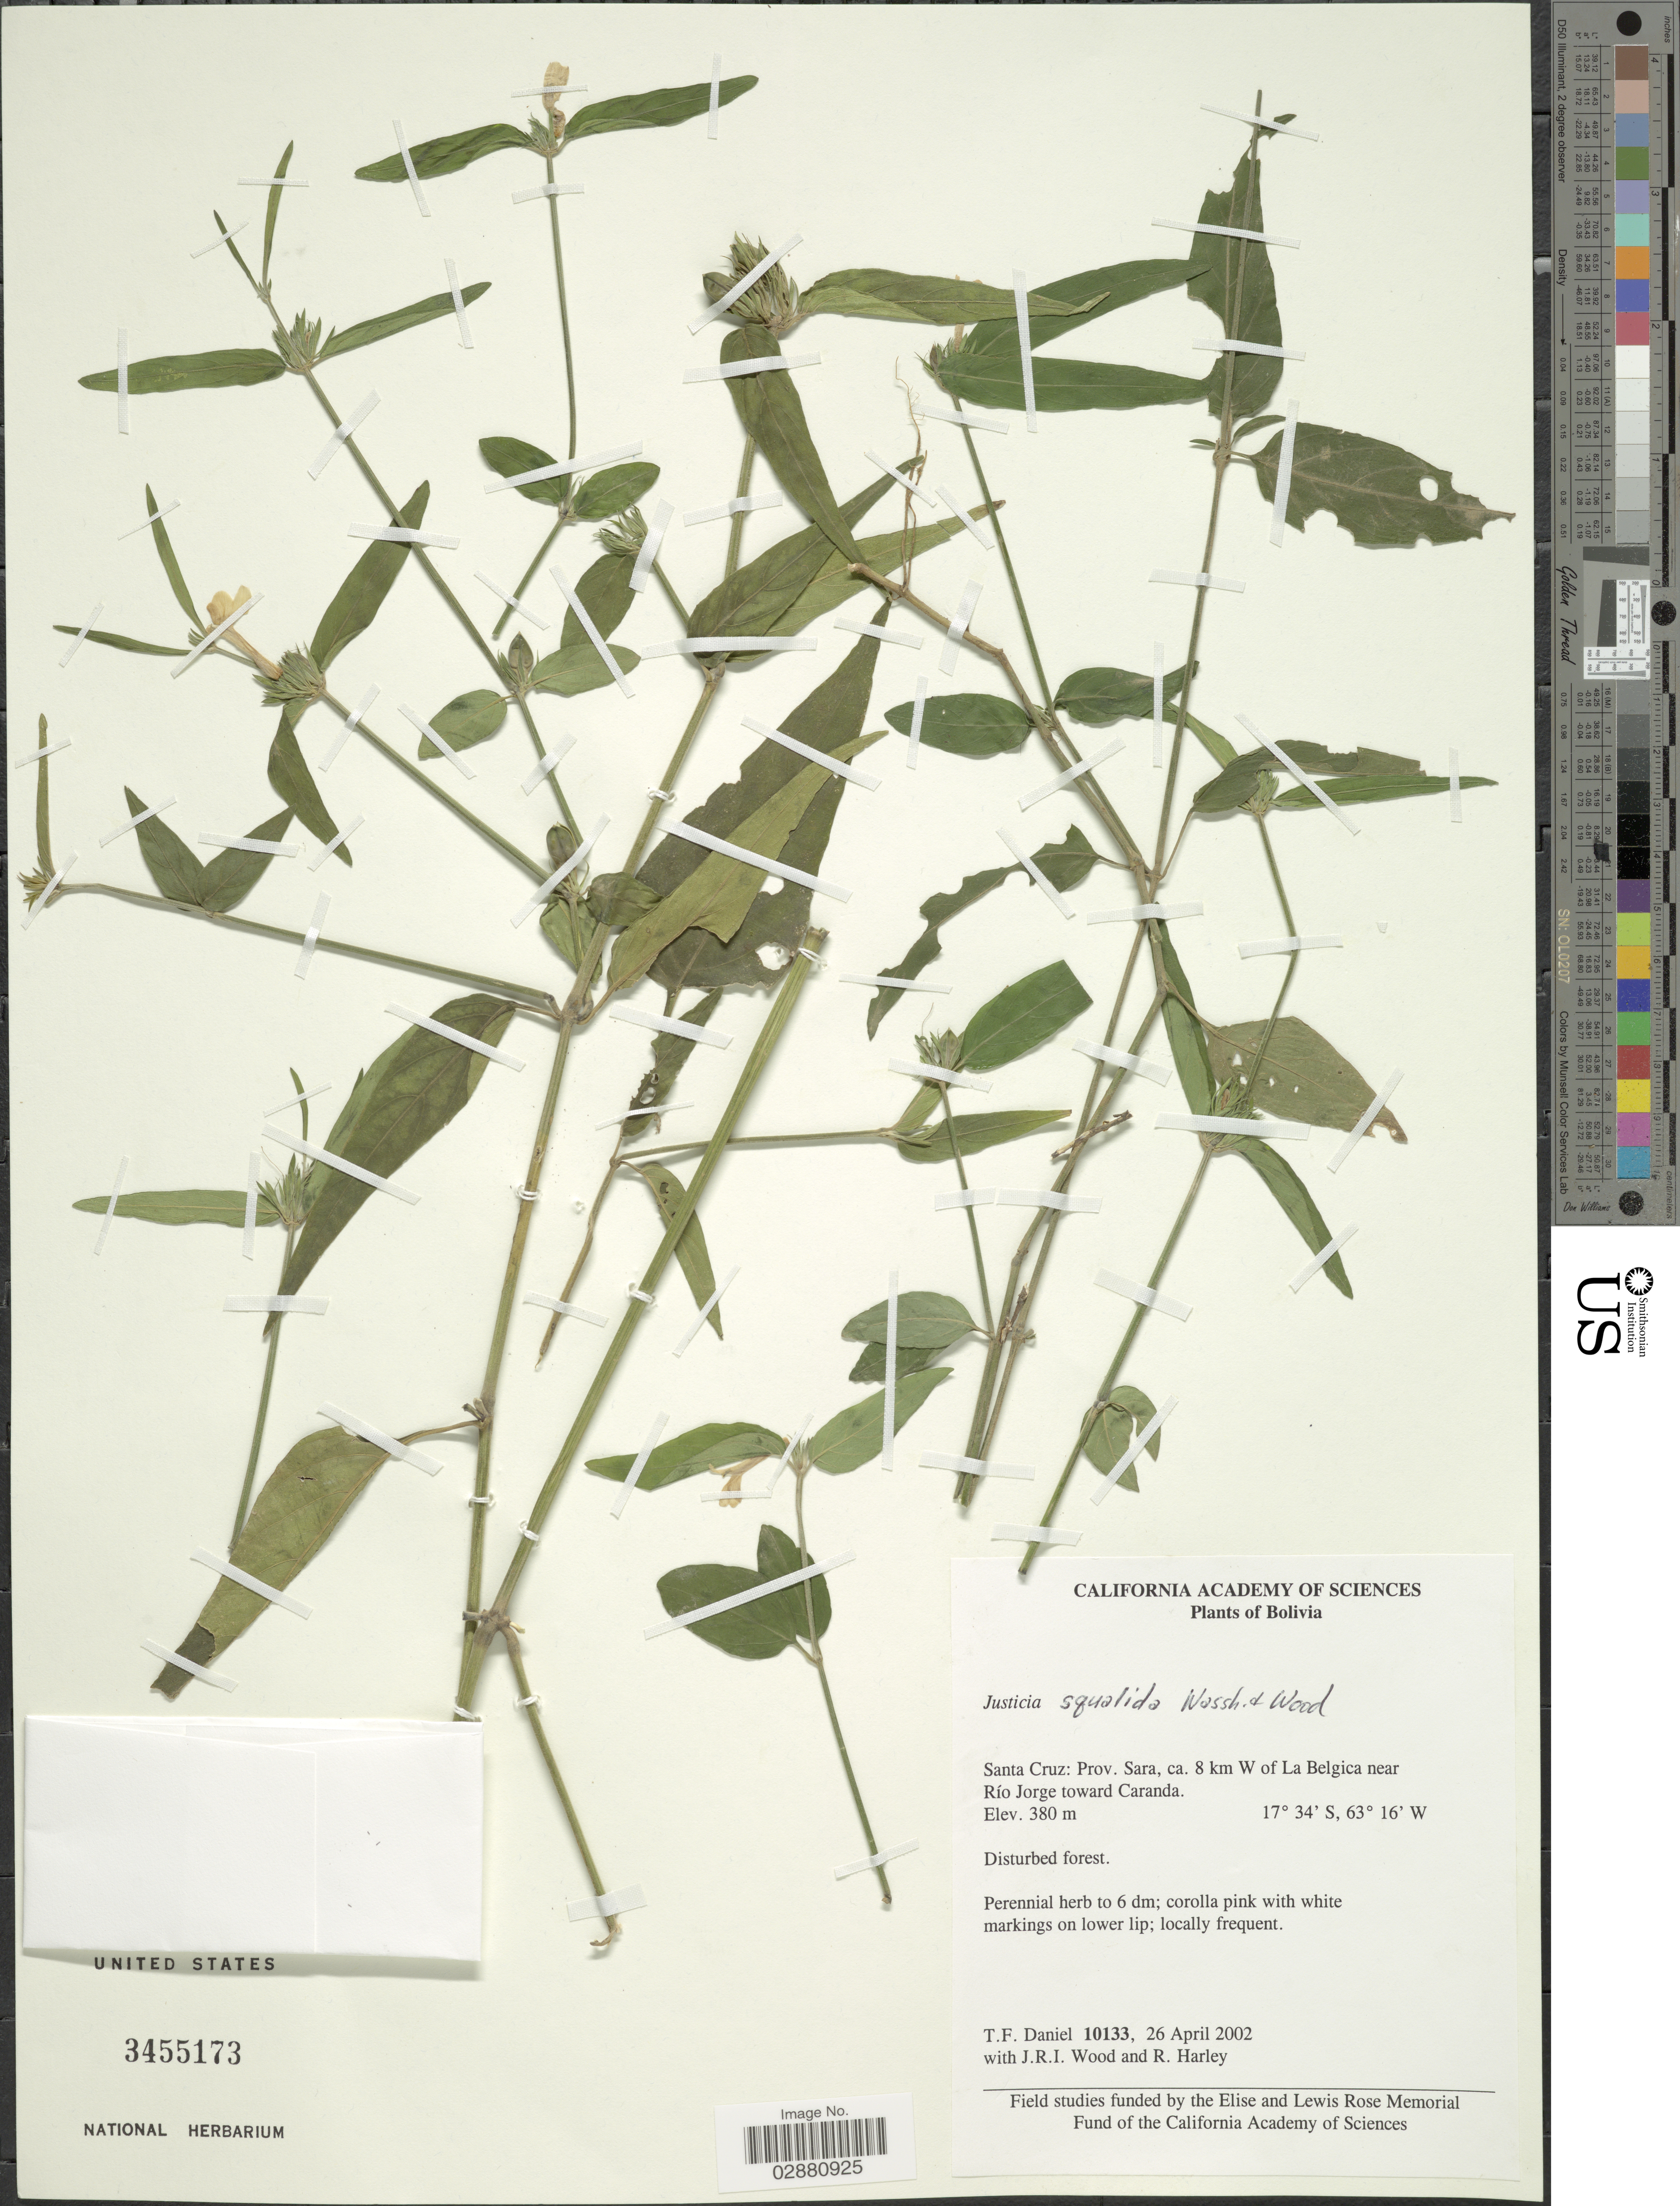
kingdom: Plantae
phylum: Tracheophyta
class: Magnoliopsida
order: Lamiales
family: Acanthaceae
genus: Justicia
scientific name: Justicia squalida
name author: Wassh. & J.R.I. Wood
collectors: T. F. Daniel, J. R. I. Wood & R. Harley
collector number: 10133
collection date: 2002-04-26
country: Bolivia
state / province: Santa Cruz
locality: Prov. Sara, ca. 8 km W of La Belgica near Río Jorge toward Caranda.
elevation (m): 380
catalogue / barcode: US 3455173